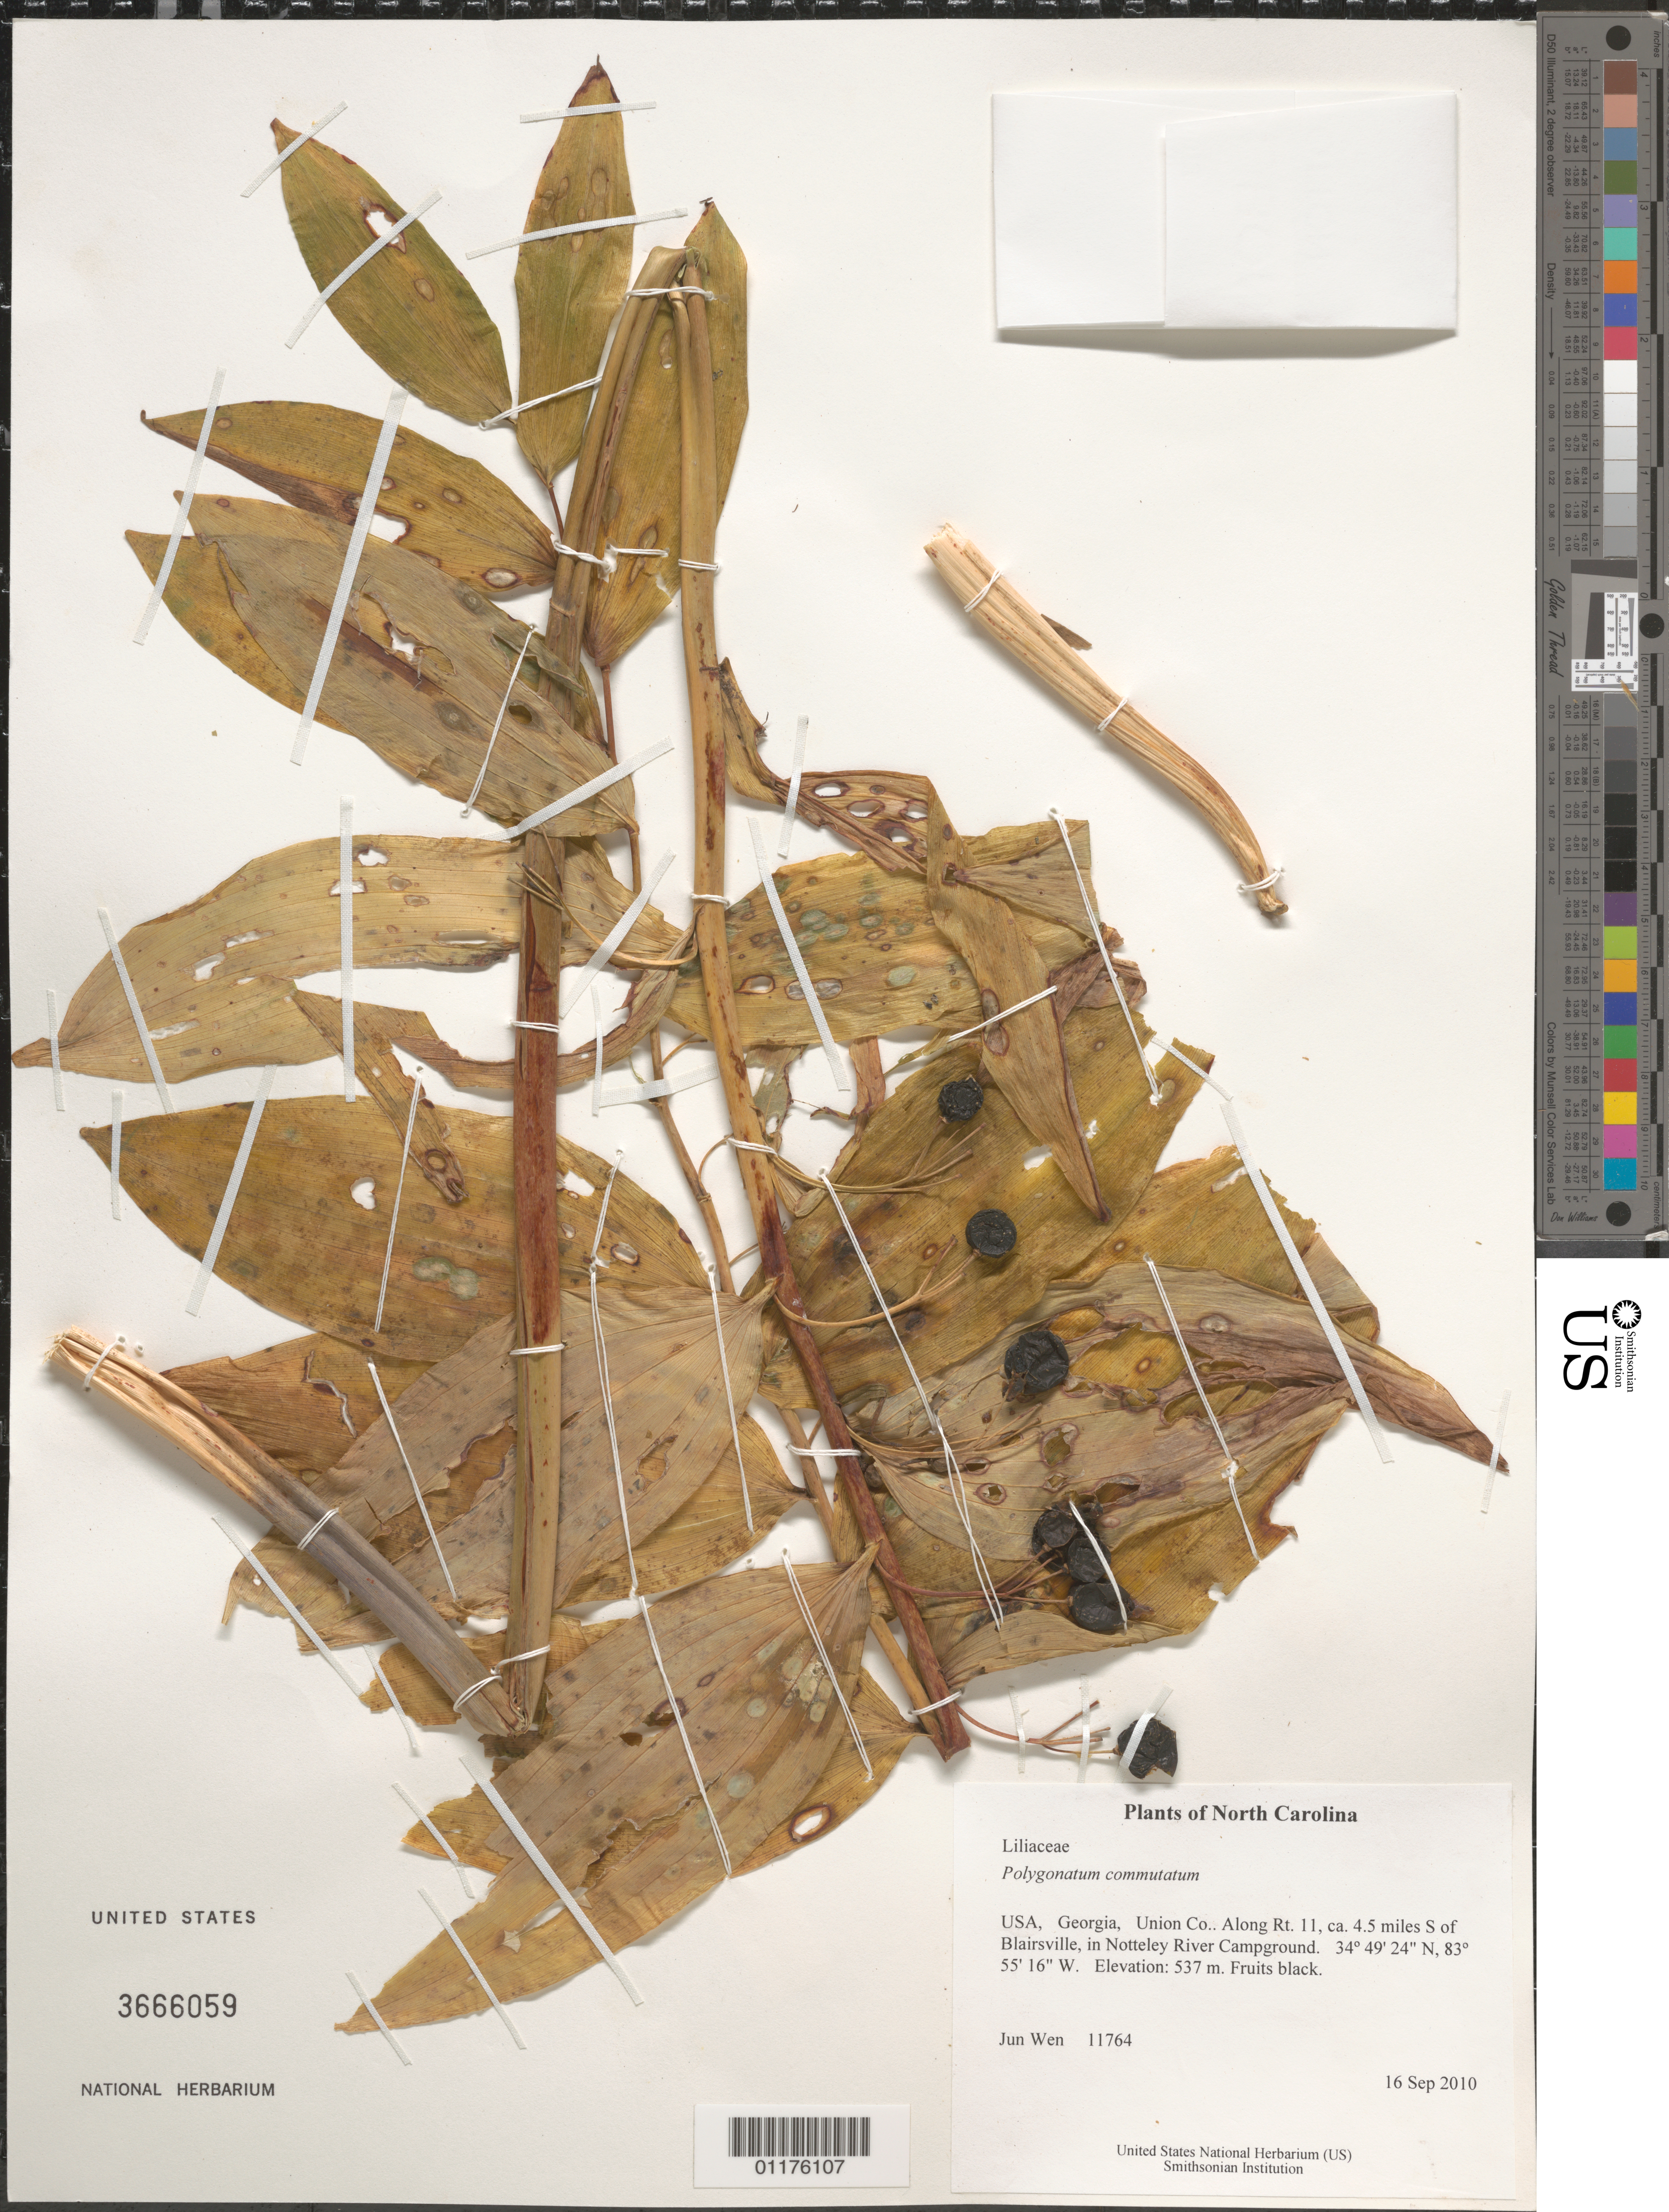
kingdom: Plantae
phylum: Tracheophyta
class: Liliopsida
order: Asparagales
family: Asparagaceae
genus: Polygonatum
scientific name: Polygonatum commutatum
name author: (Schult. f.) A. Dietr.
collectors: J. Wen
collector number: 11764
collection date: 2010-09-16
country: United States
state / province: Georgia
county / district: Union Co.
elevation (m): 537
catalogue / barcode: US 3666059